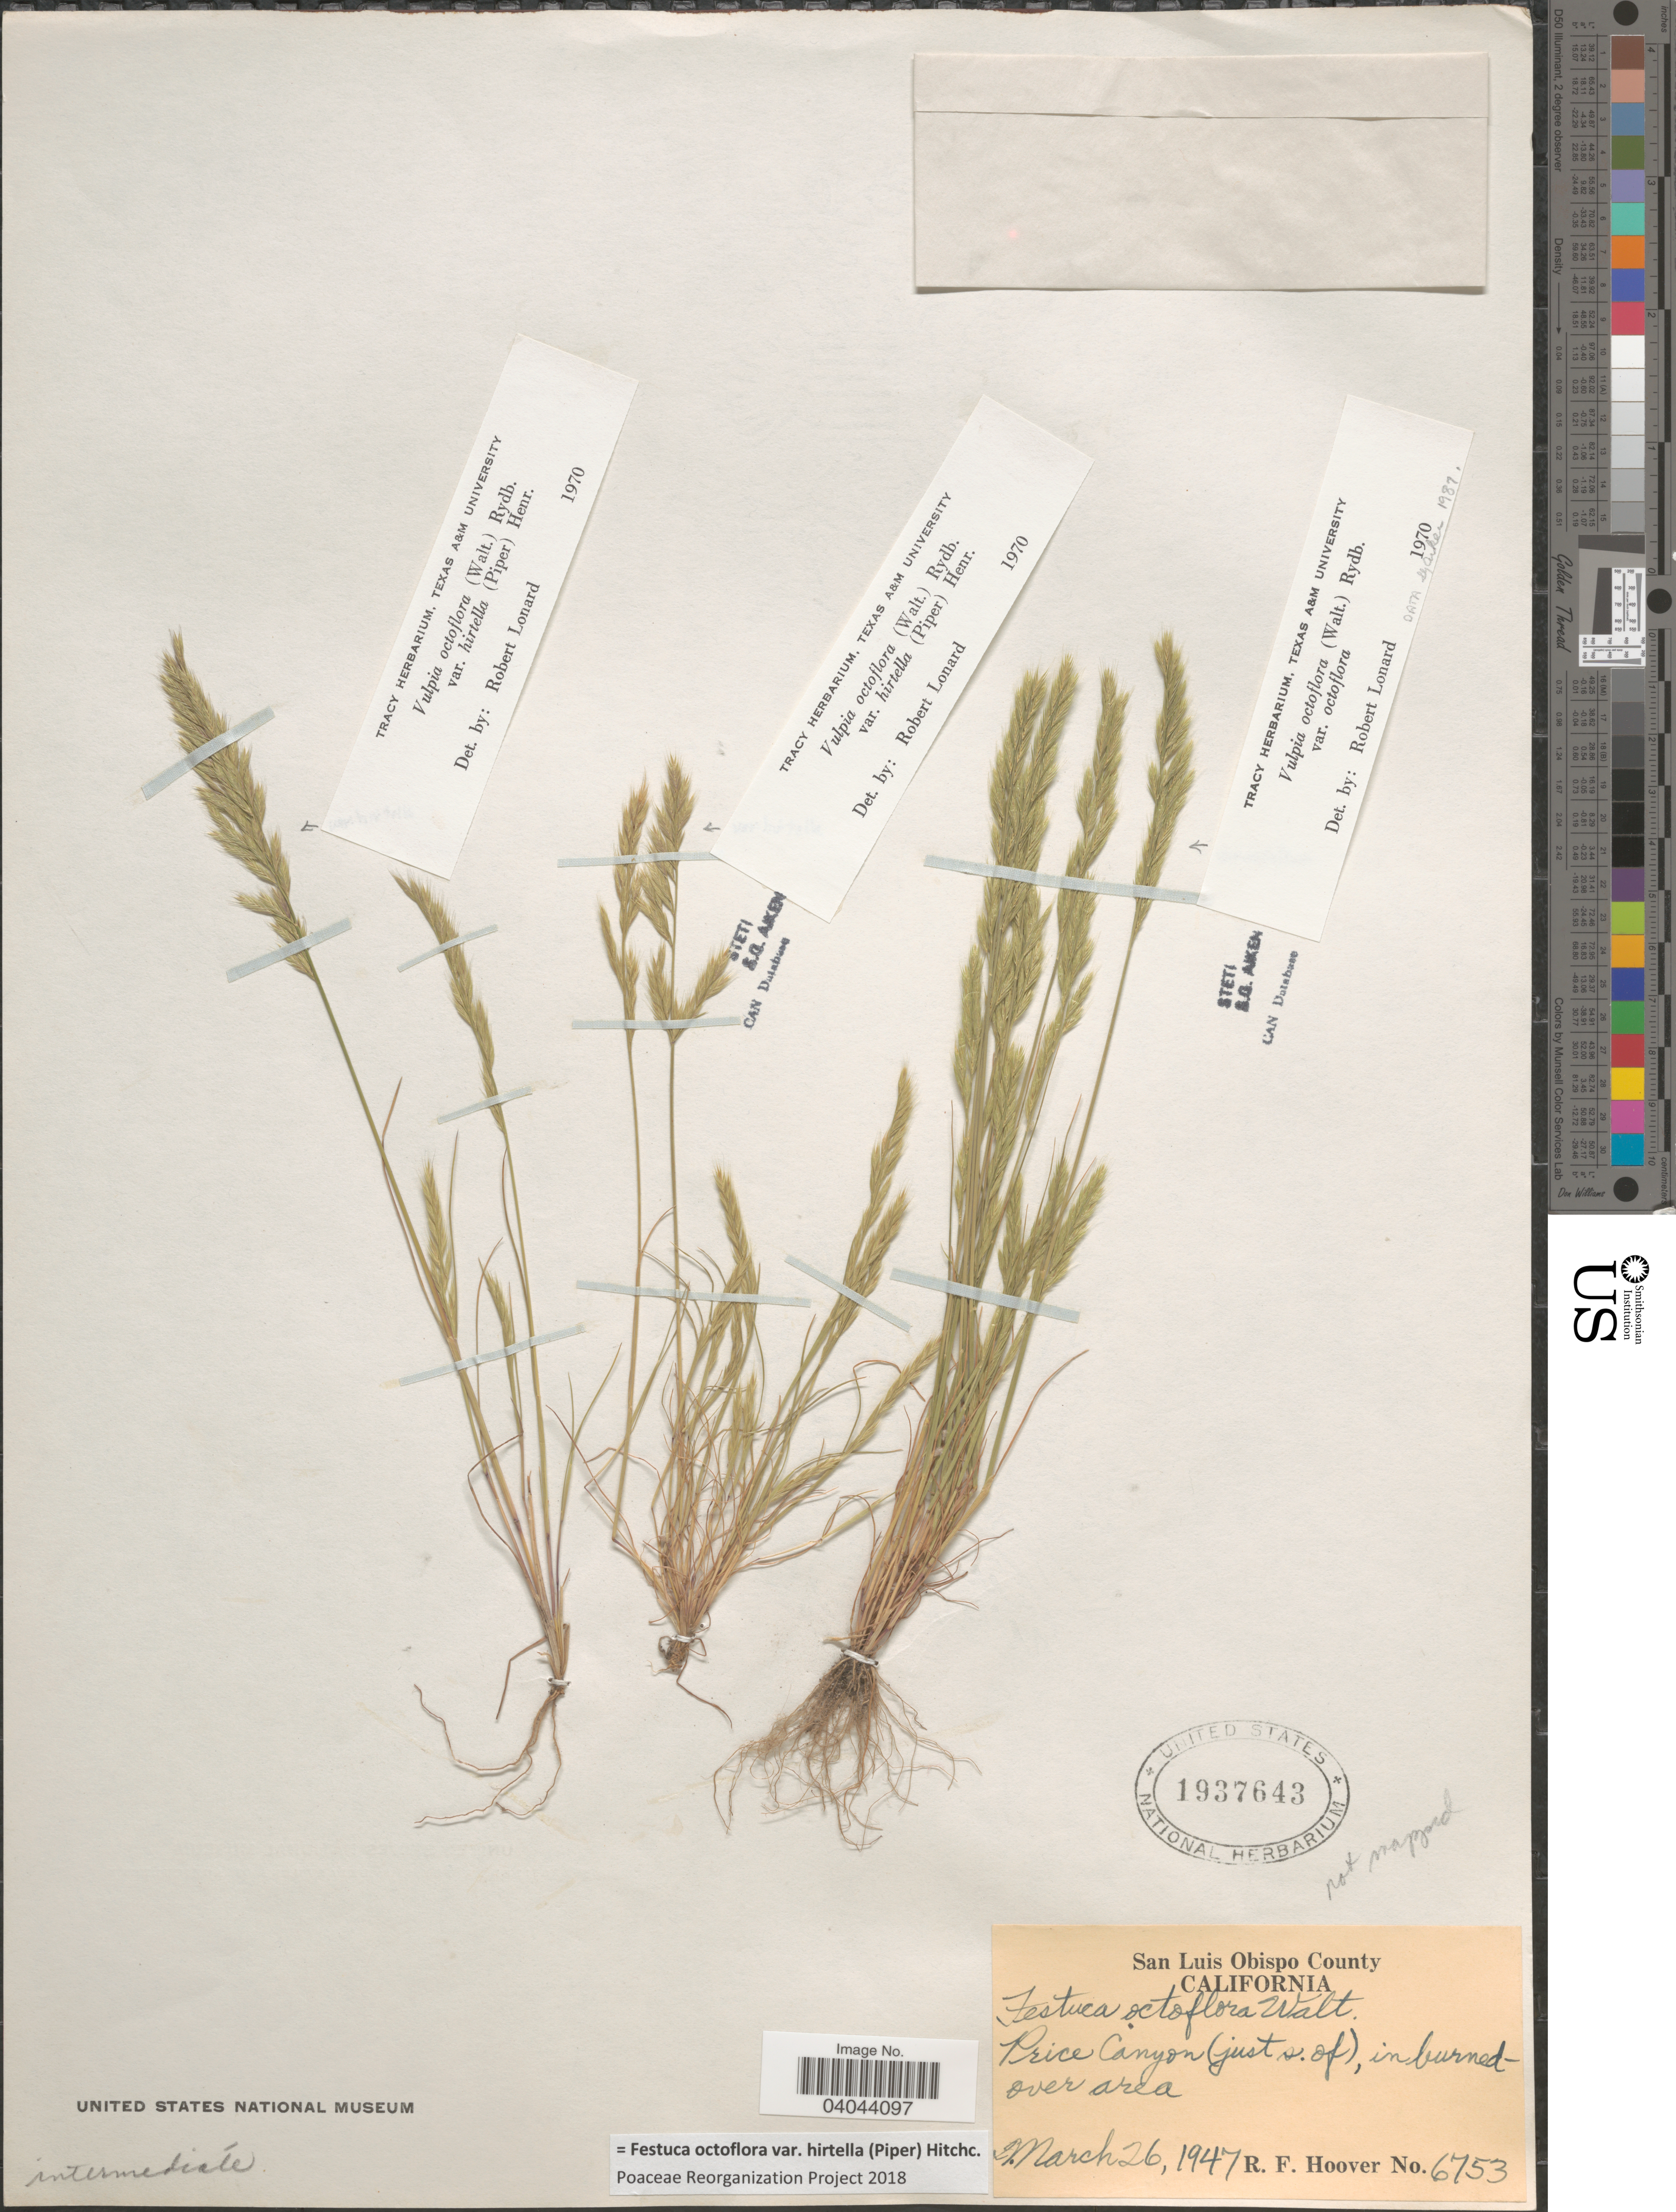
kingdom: Plantae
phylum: Tracheophyta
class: Liliopsida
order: Poales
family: Poaceae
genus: Festuca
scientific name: Festuca octoflora var. hirtella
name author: Piper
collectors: R. F. Hoover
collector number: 6753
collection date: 1947-03-26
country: United States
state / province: California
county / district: San Luis Obispo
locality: San Luis Obispo County. Price Canyon (just s. of), in burned over area.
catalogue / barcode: US 1937643